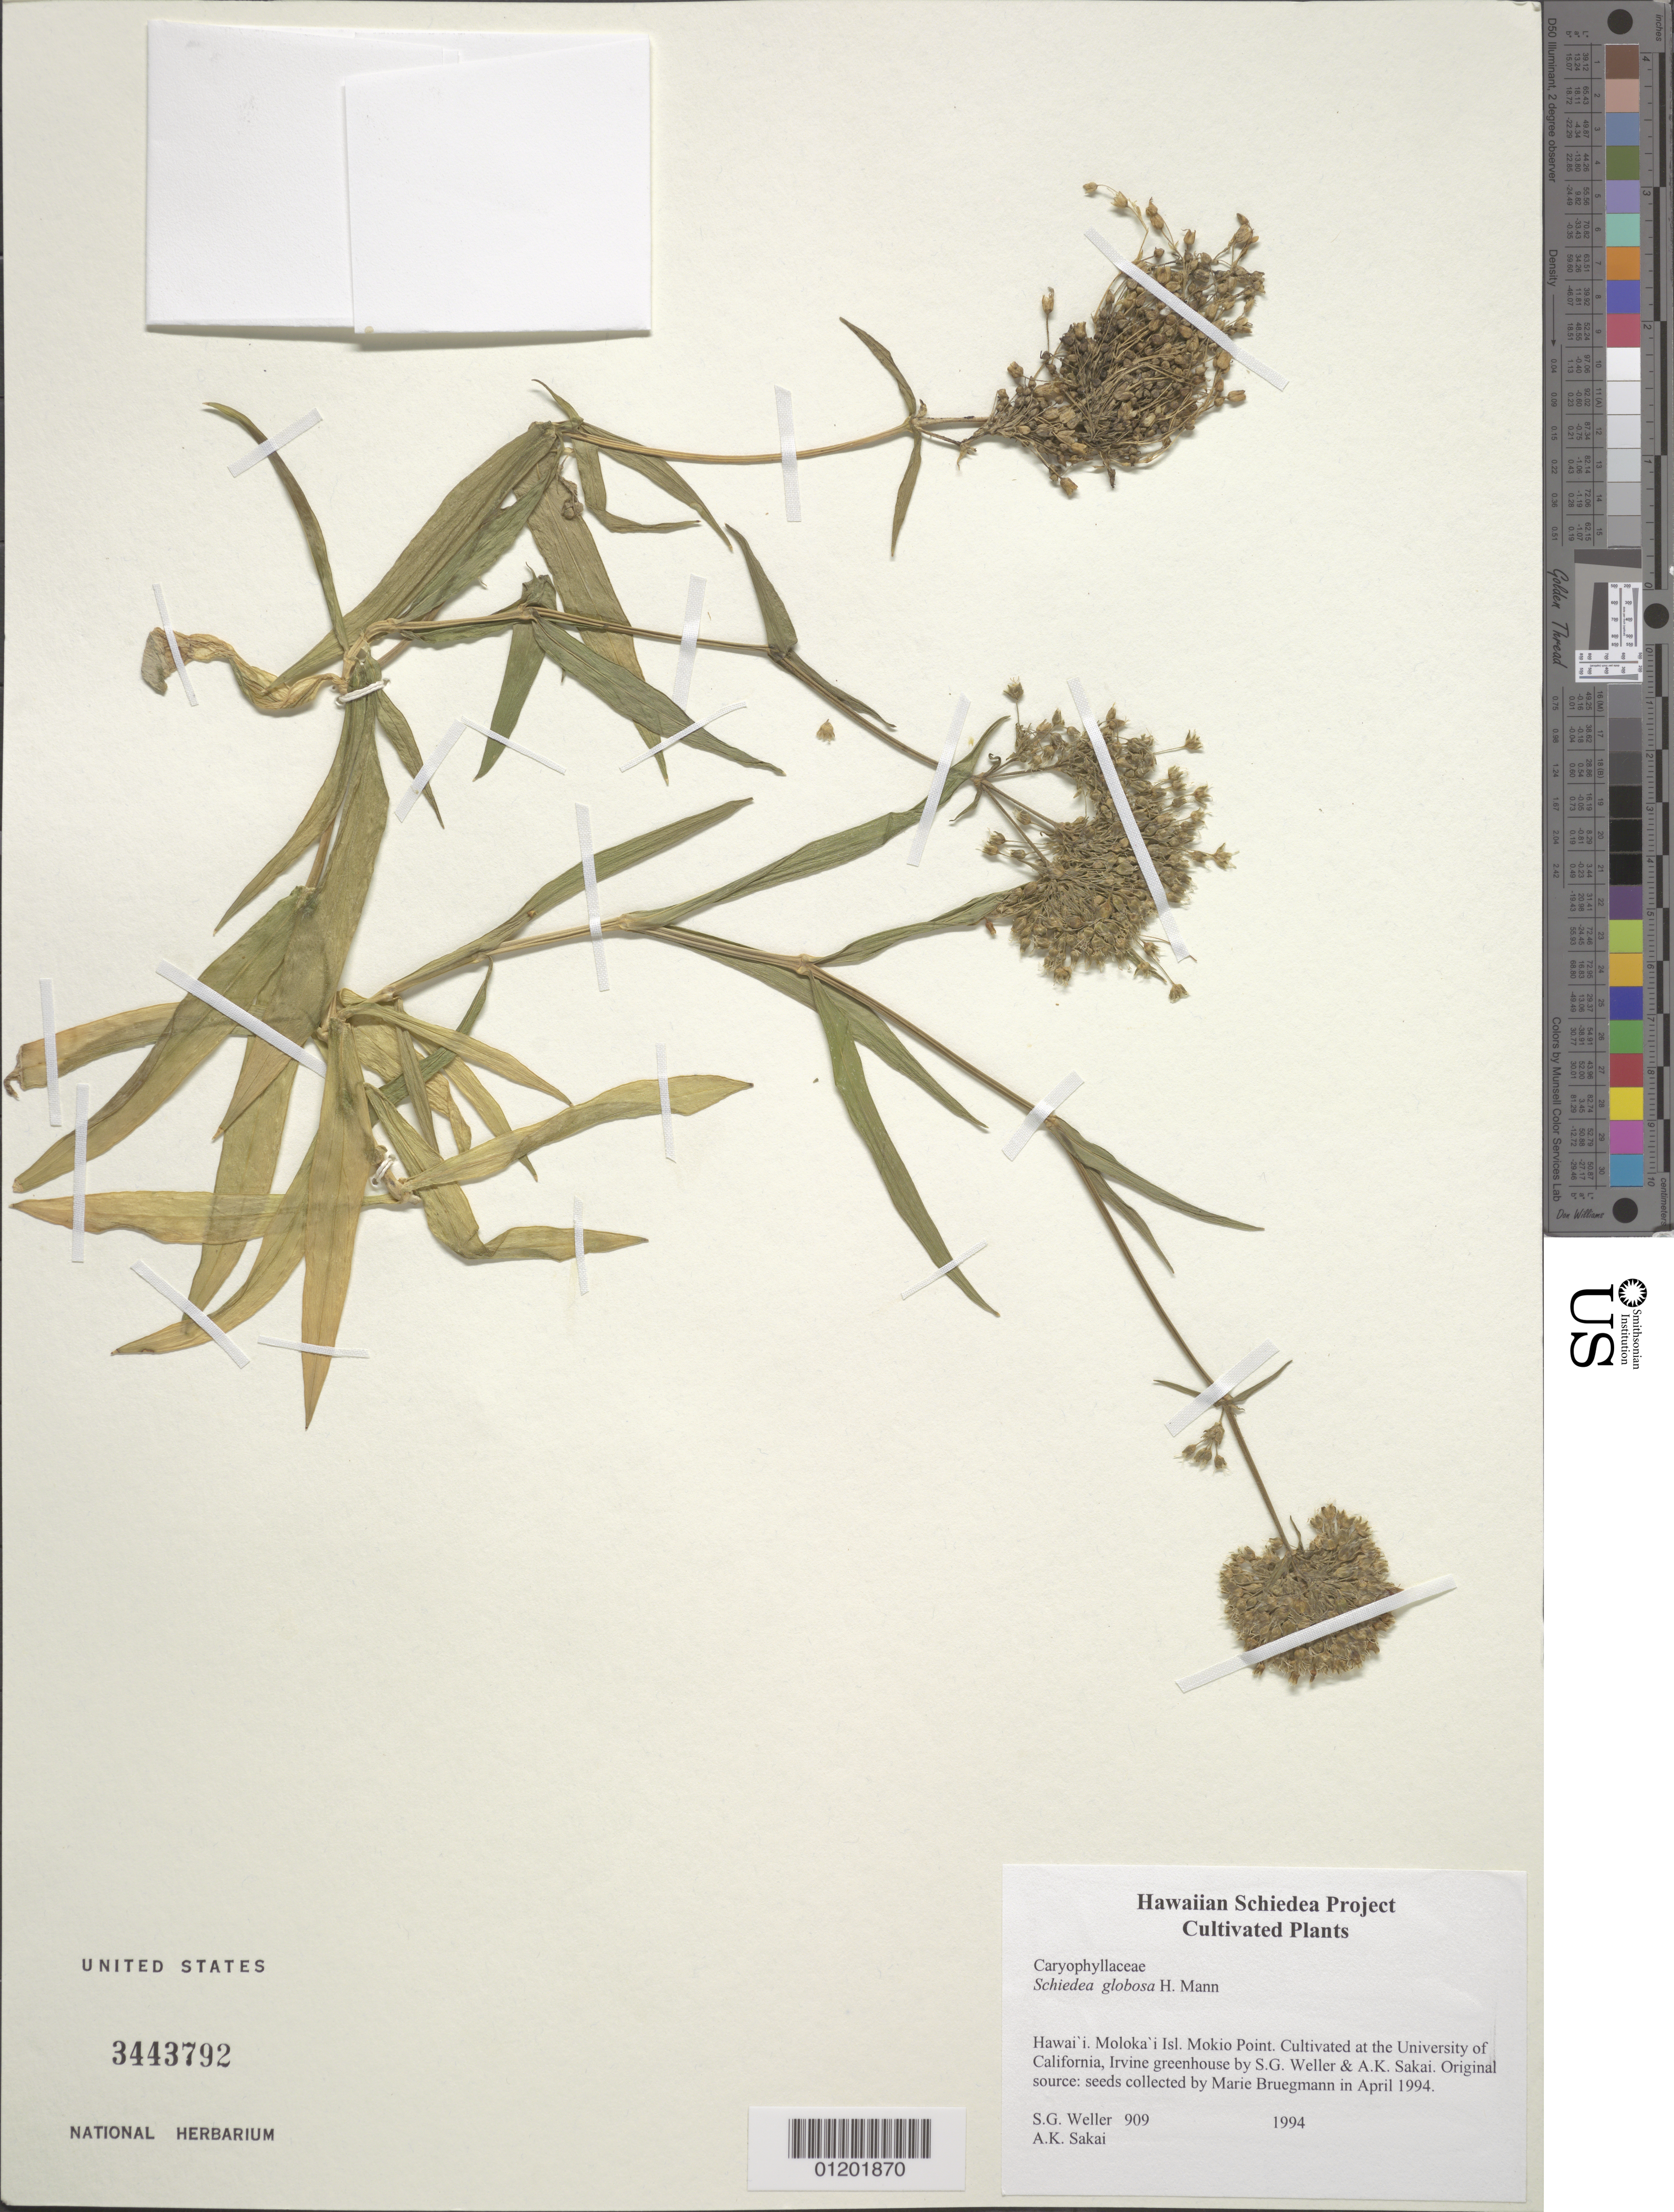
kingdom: Plantae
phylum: Tracheophyta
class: Magnoliopsida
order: Caryophyllales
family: Caryophyllaceae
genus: Schiedea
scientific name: Schiedea globosa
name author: H. Mann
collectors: S. G. Weller & A. Sakai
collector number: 909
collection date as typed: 1994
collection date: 1994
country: United States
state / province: California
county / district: Orange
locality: University of California, Irvine greenhouse.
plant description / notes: Cultivated at the University of California, Irvine greenhouse by S.G. Weller & A.K. Sakai. Original source: seeds collected by Marie Bruegmann in April 1994, Moloka'i, Mikio Point.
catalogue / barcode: US 3443792